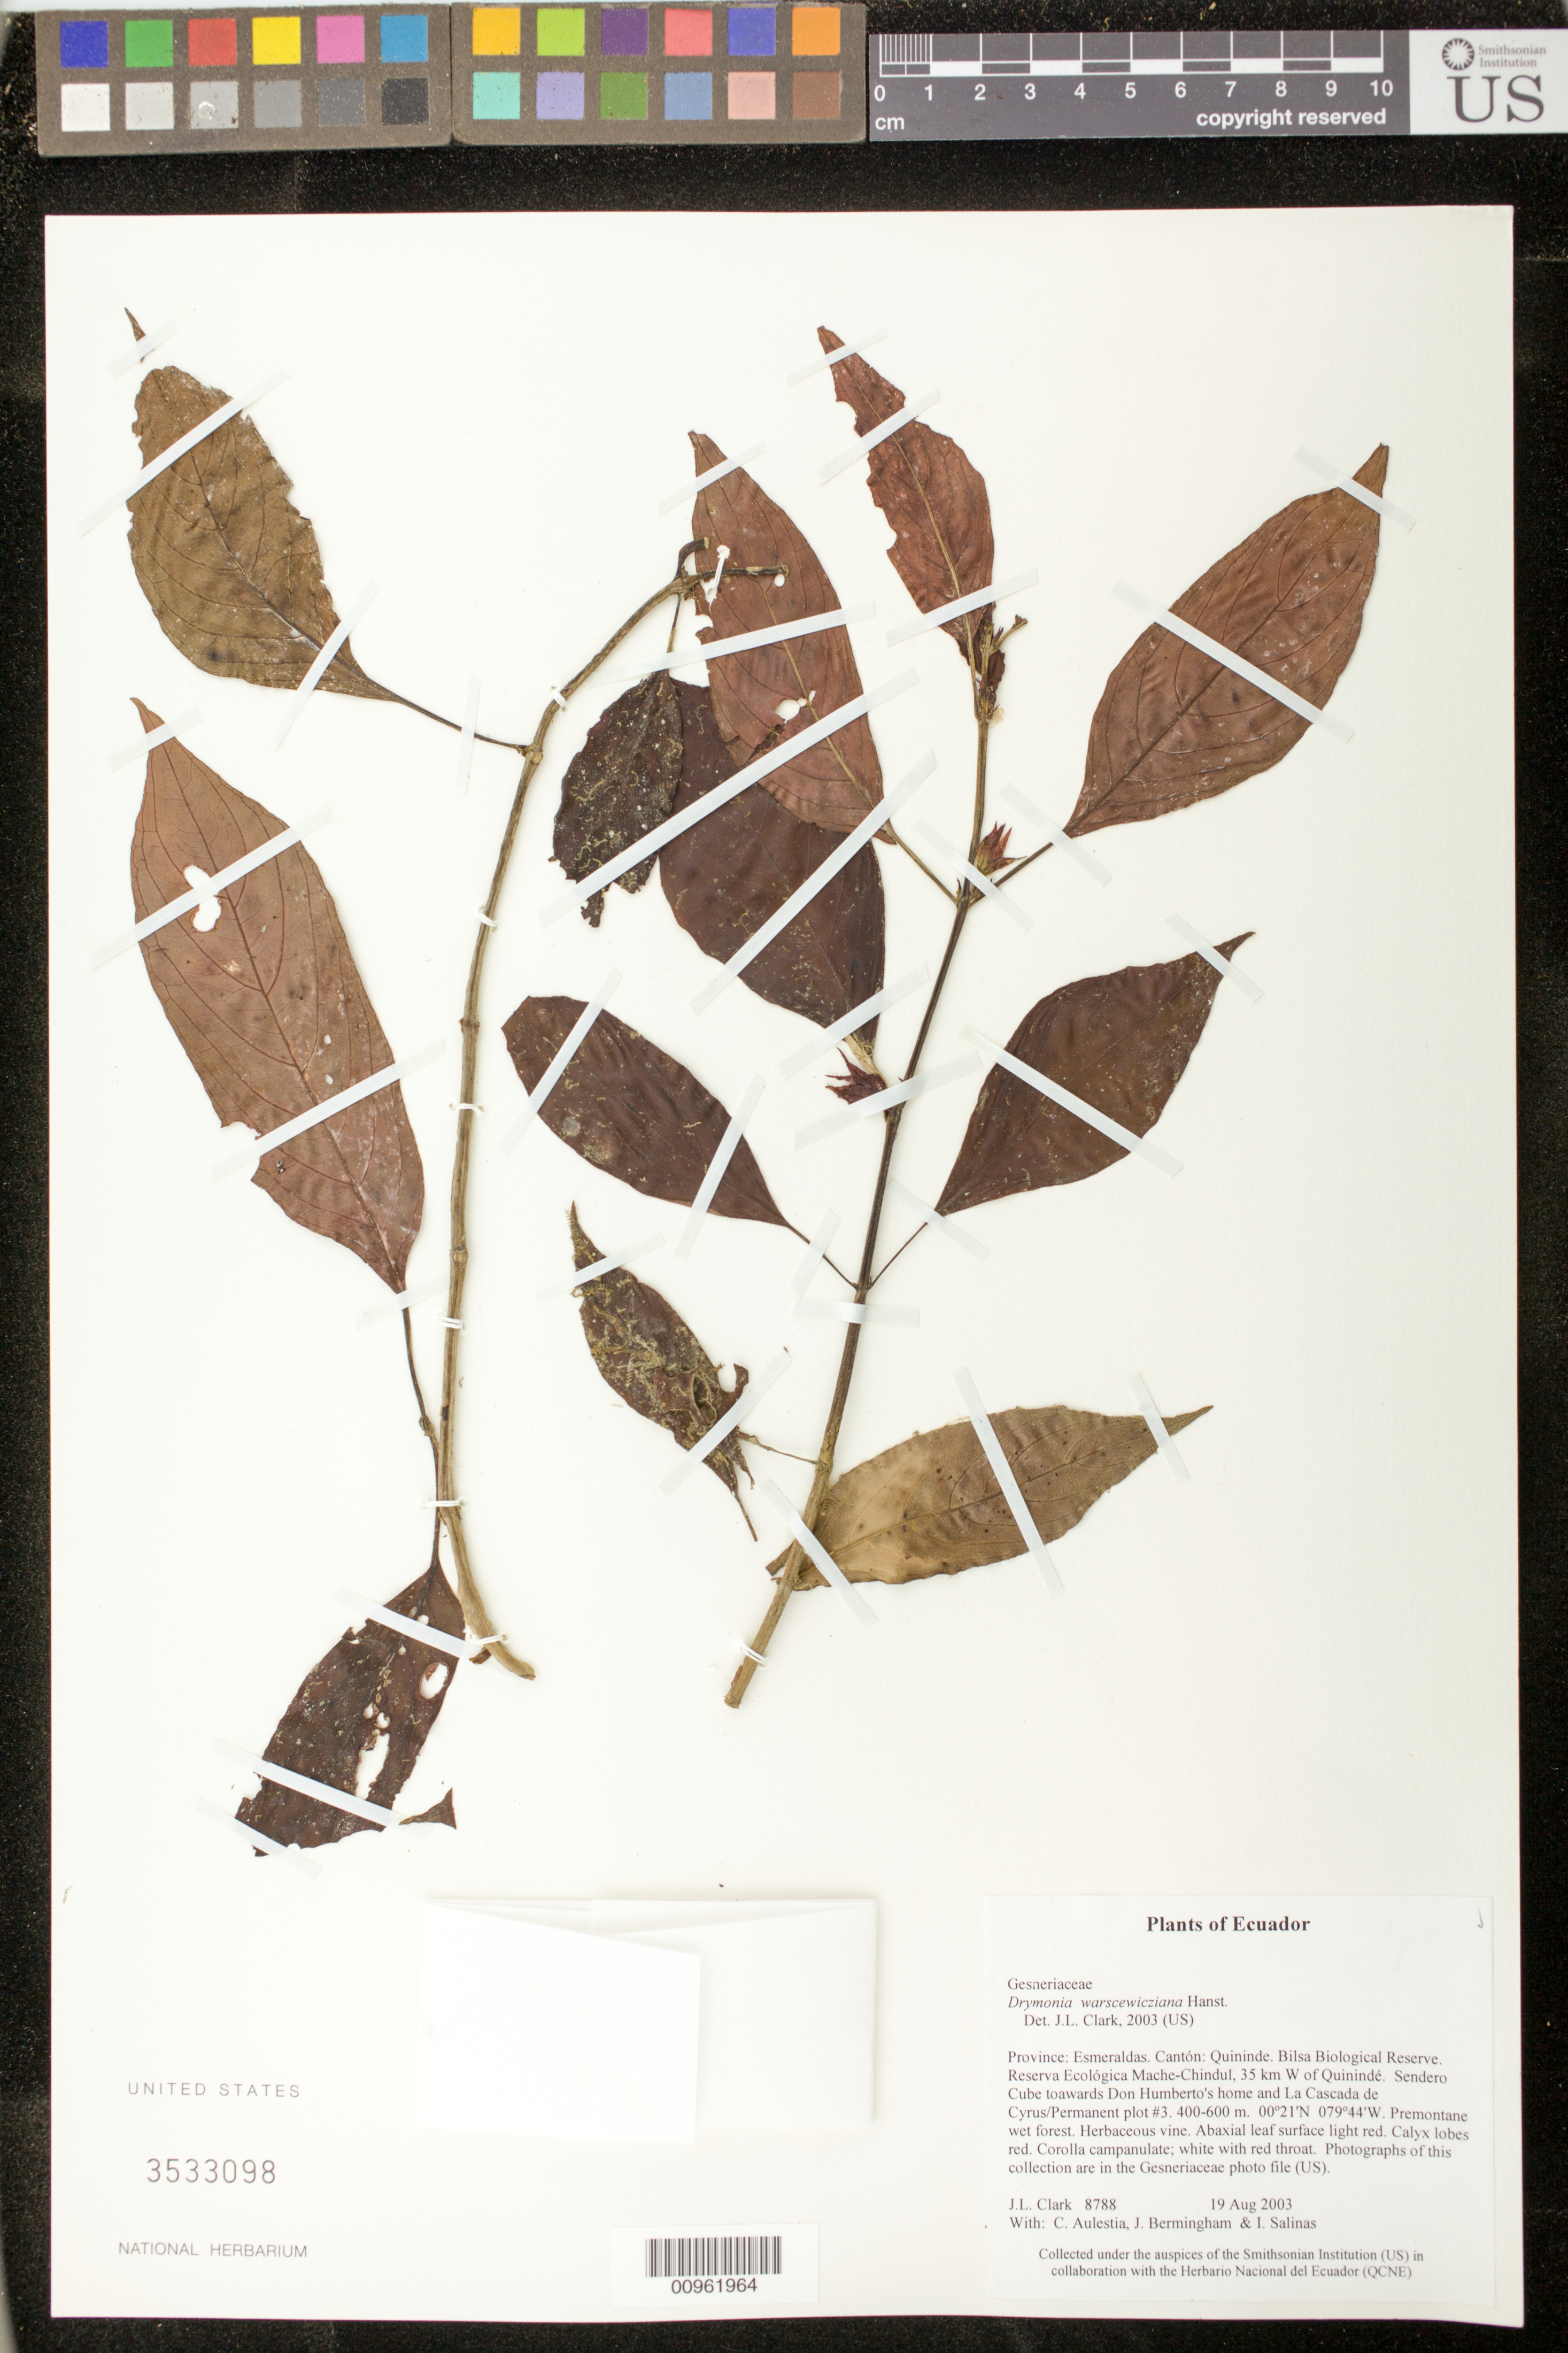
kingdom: Plantae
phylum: Tracheophyta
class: Magnoliopsida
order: Lamiales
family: Gesneriaceae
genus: Drymonia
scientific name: Drymonia warszewicziana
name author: Hanst.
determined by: Clark, J. L., (SEL), The Marie Selby Botanical Garden (UNITED STATES)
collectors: J. L. Clark, C. Aulestia, J. Bermingham & I. Salinas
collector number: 8788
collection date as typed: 19 Aug 2003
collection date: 2003-08-19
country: Ecuador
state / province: Esmeraldas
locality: Quininde. Bilsa Biological Reserve. Reserva Ecológica Mache-Chindul, 35 km W of Quinindé. Sendero Cube toawards Don Humberto's home and La Cascada de Cyrus/Permanent plot #3.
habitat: Premontane wet forest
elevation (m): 400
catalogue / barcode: US 3533098